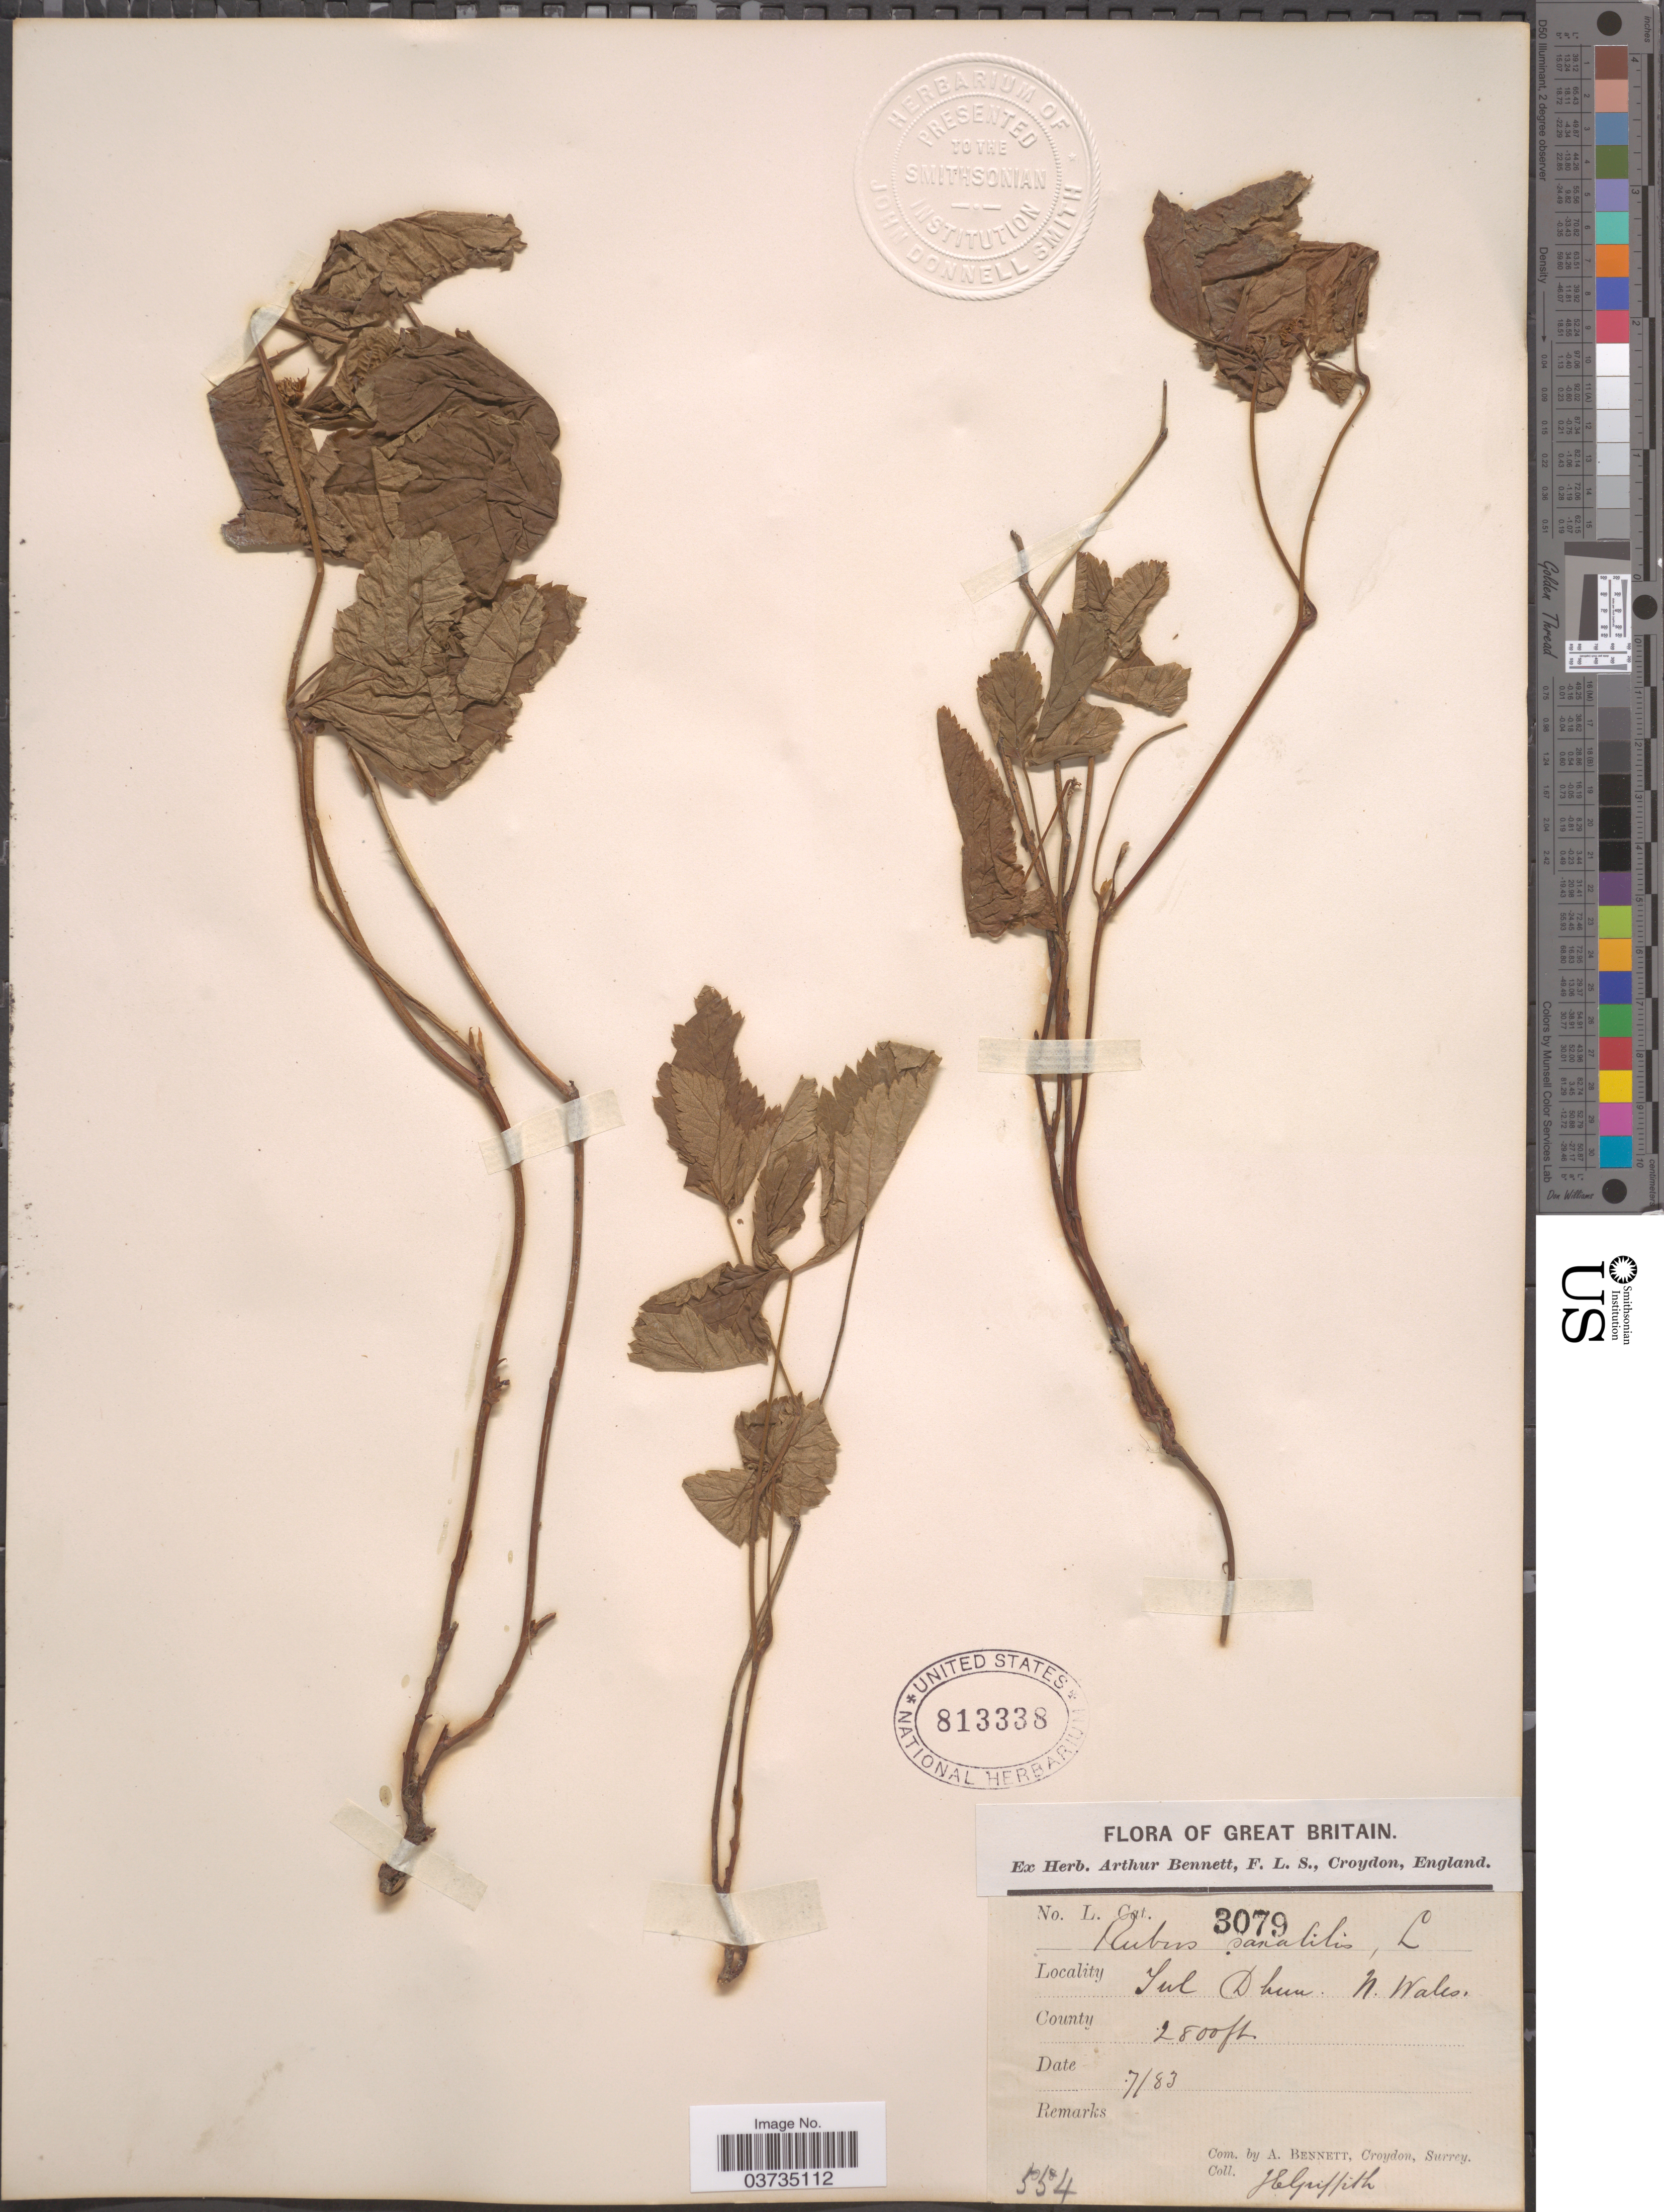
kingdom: Plantae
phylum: Tracheophyta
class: Magnoliopsida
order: Rosales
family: Rosaceae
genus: Rubus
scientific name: Rubus saxatilis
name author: L.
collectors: J. Griffith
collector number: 554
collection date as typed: Transcribed d/m/y: /7/83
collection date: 1883-07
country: United Kingdom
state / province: Wales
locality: Great Britain. Sul Dhun . N. Wales.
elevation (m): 853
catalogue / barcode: US 813338